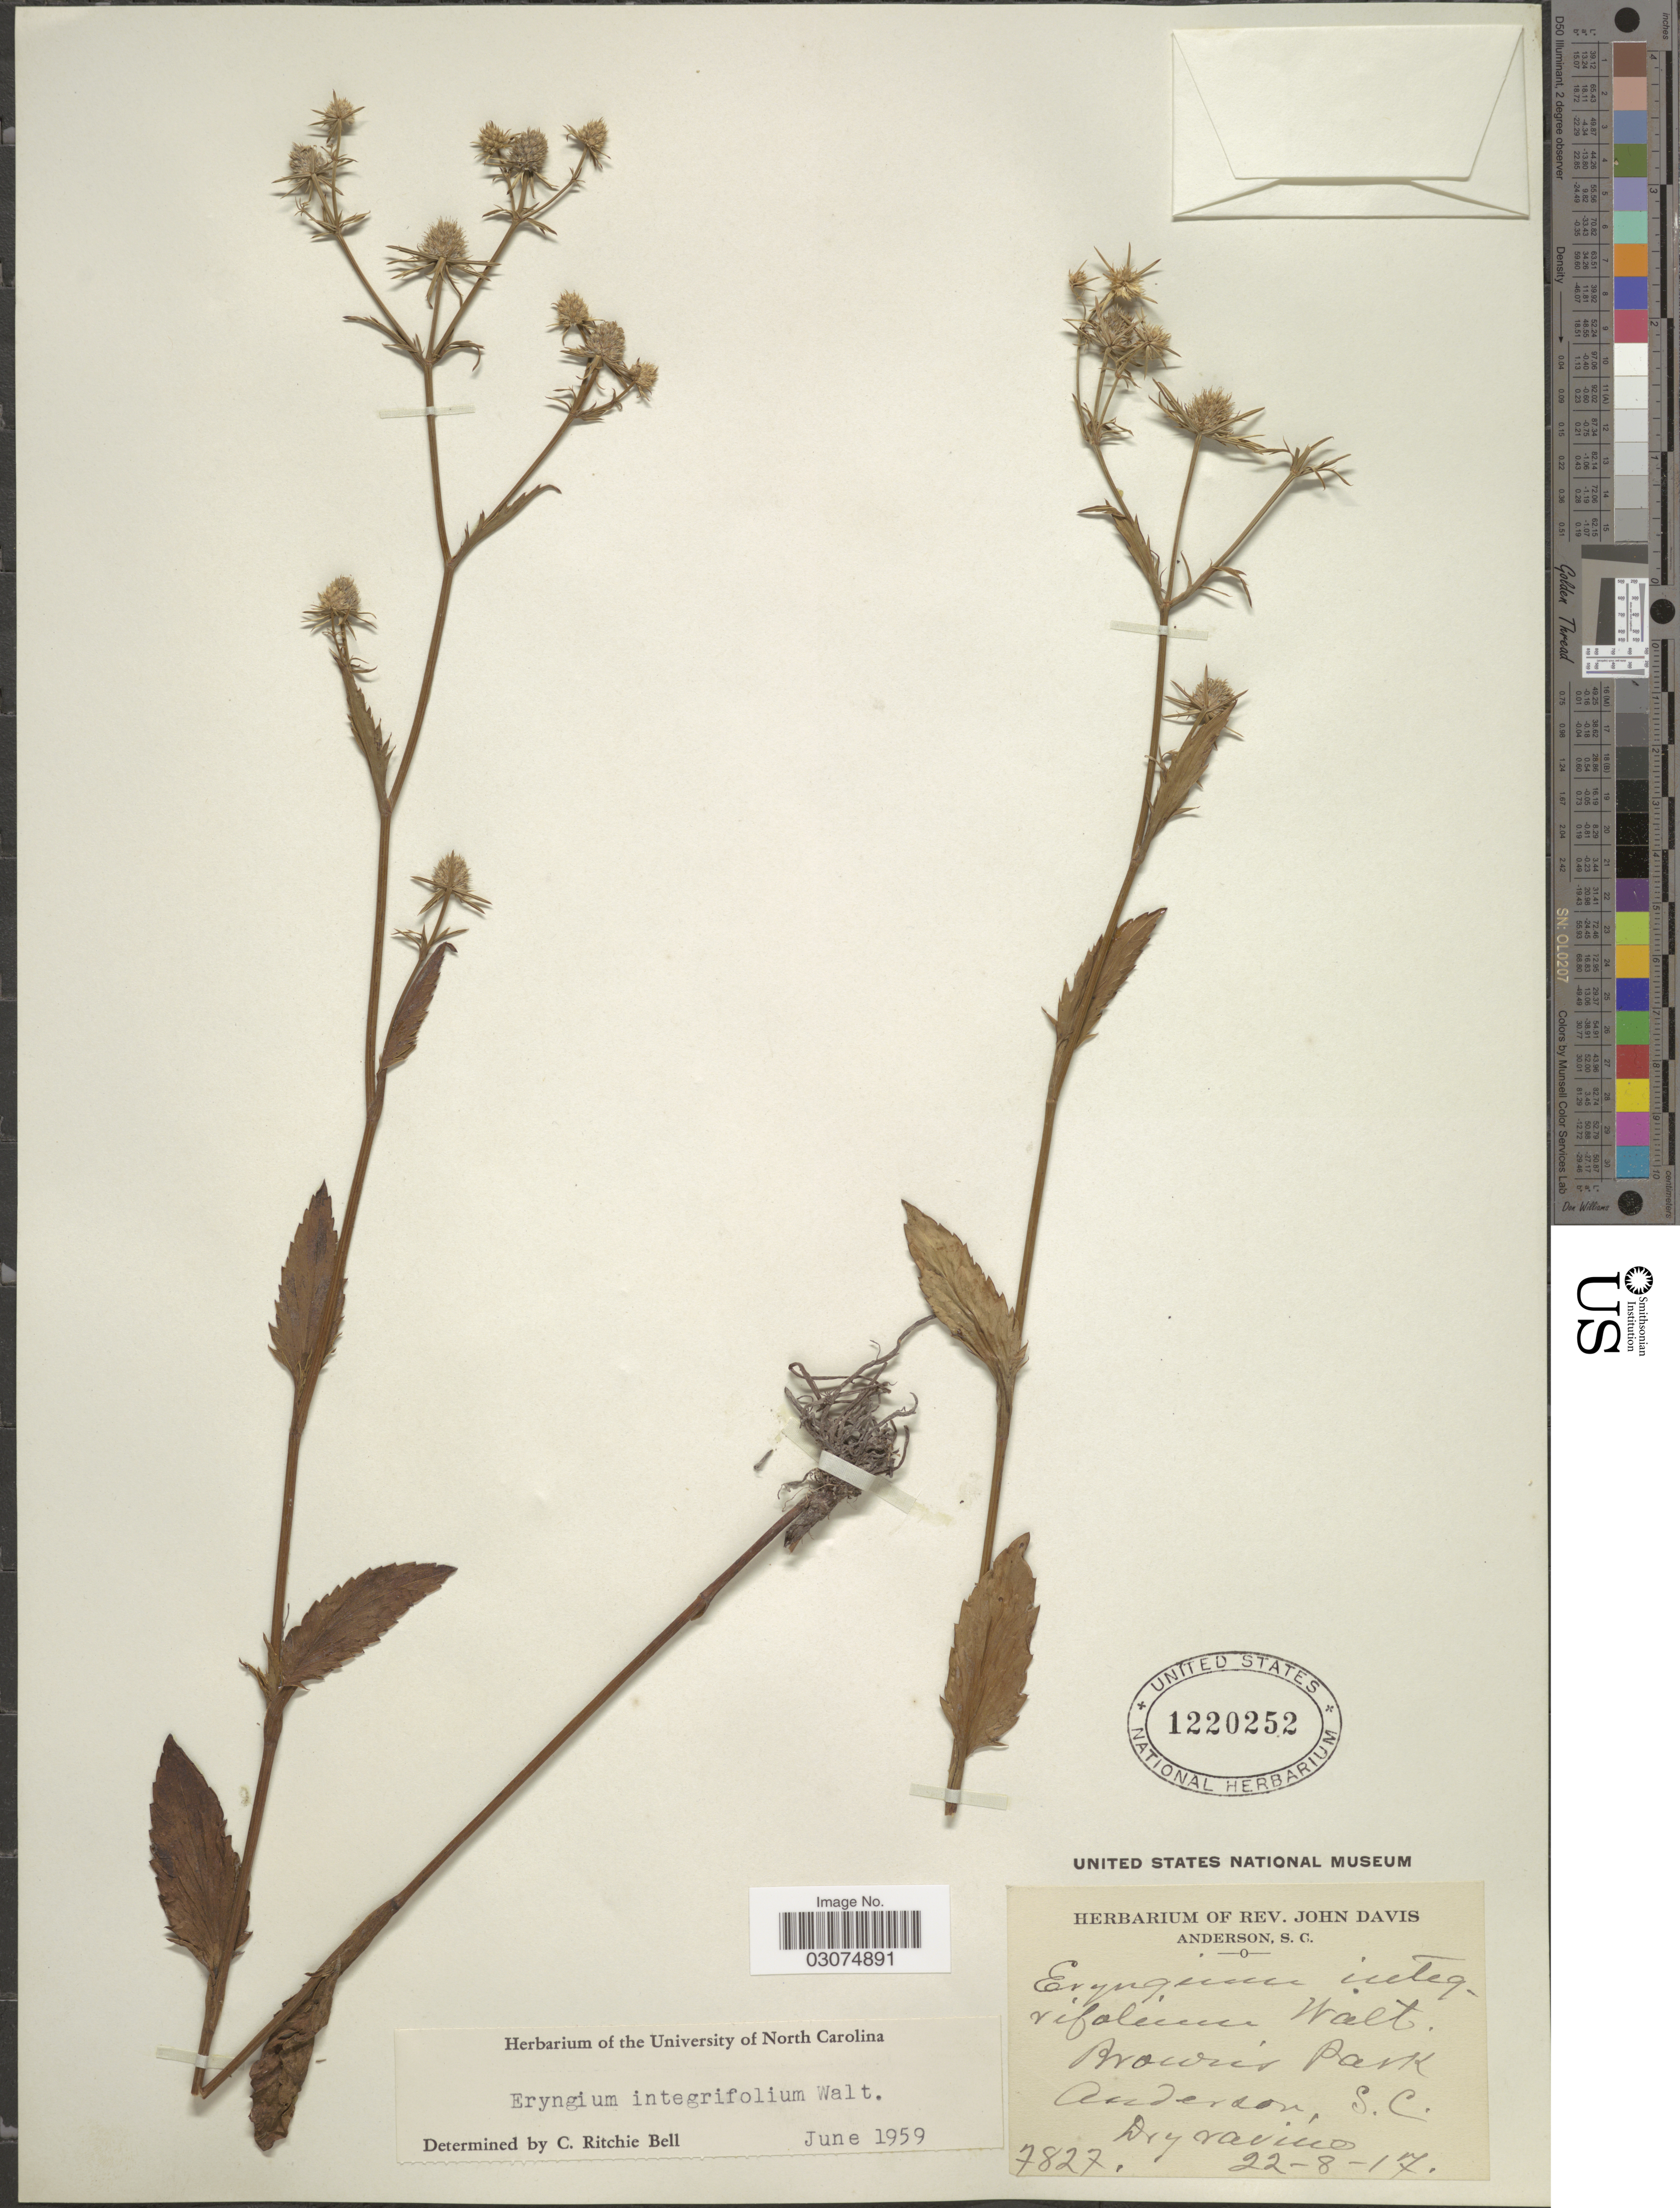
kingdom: Plantae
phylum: Tracheophyta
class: Magnoliopsida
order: Apiales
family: Apiaceae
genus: Eryngium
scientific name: Eryngium integrifolium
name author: Walter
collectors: S. Sanderson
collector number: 7827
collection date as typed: Transcribed d/m/y: 22/8/17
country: United States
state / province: South Carolina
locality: Browns Park.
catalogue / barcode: US 1220252